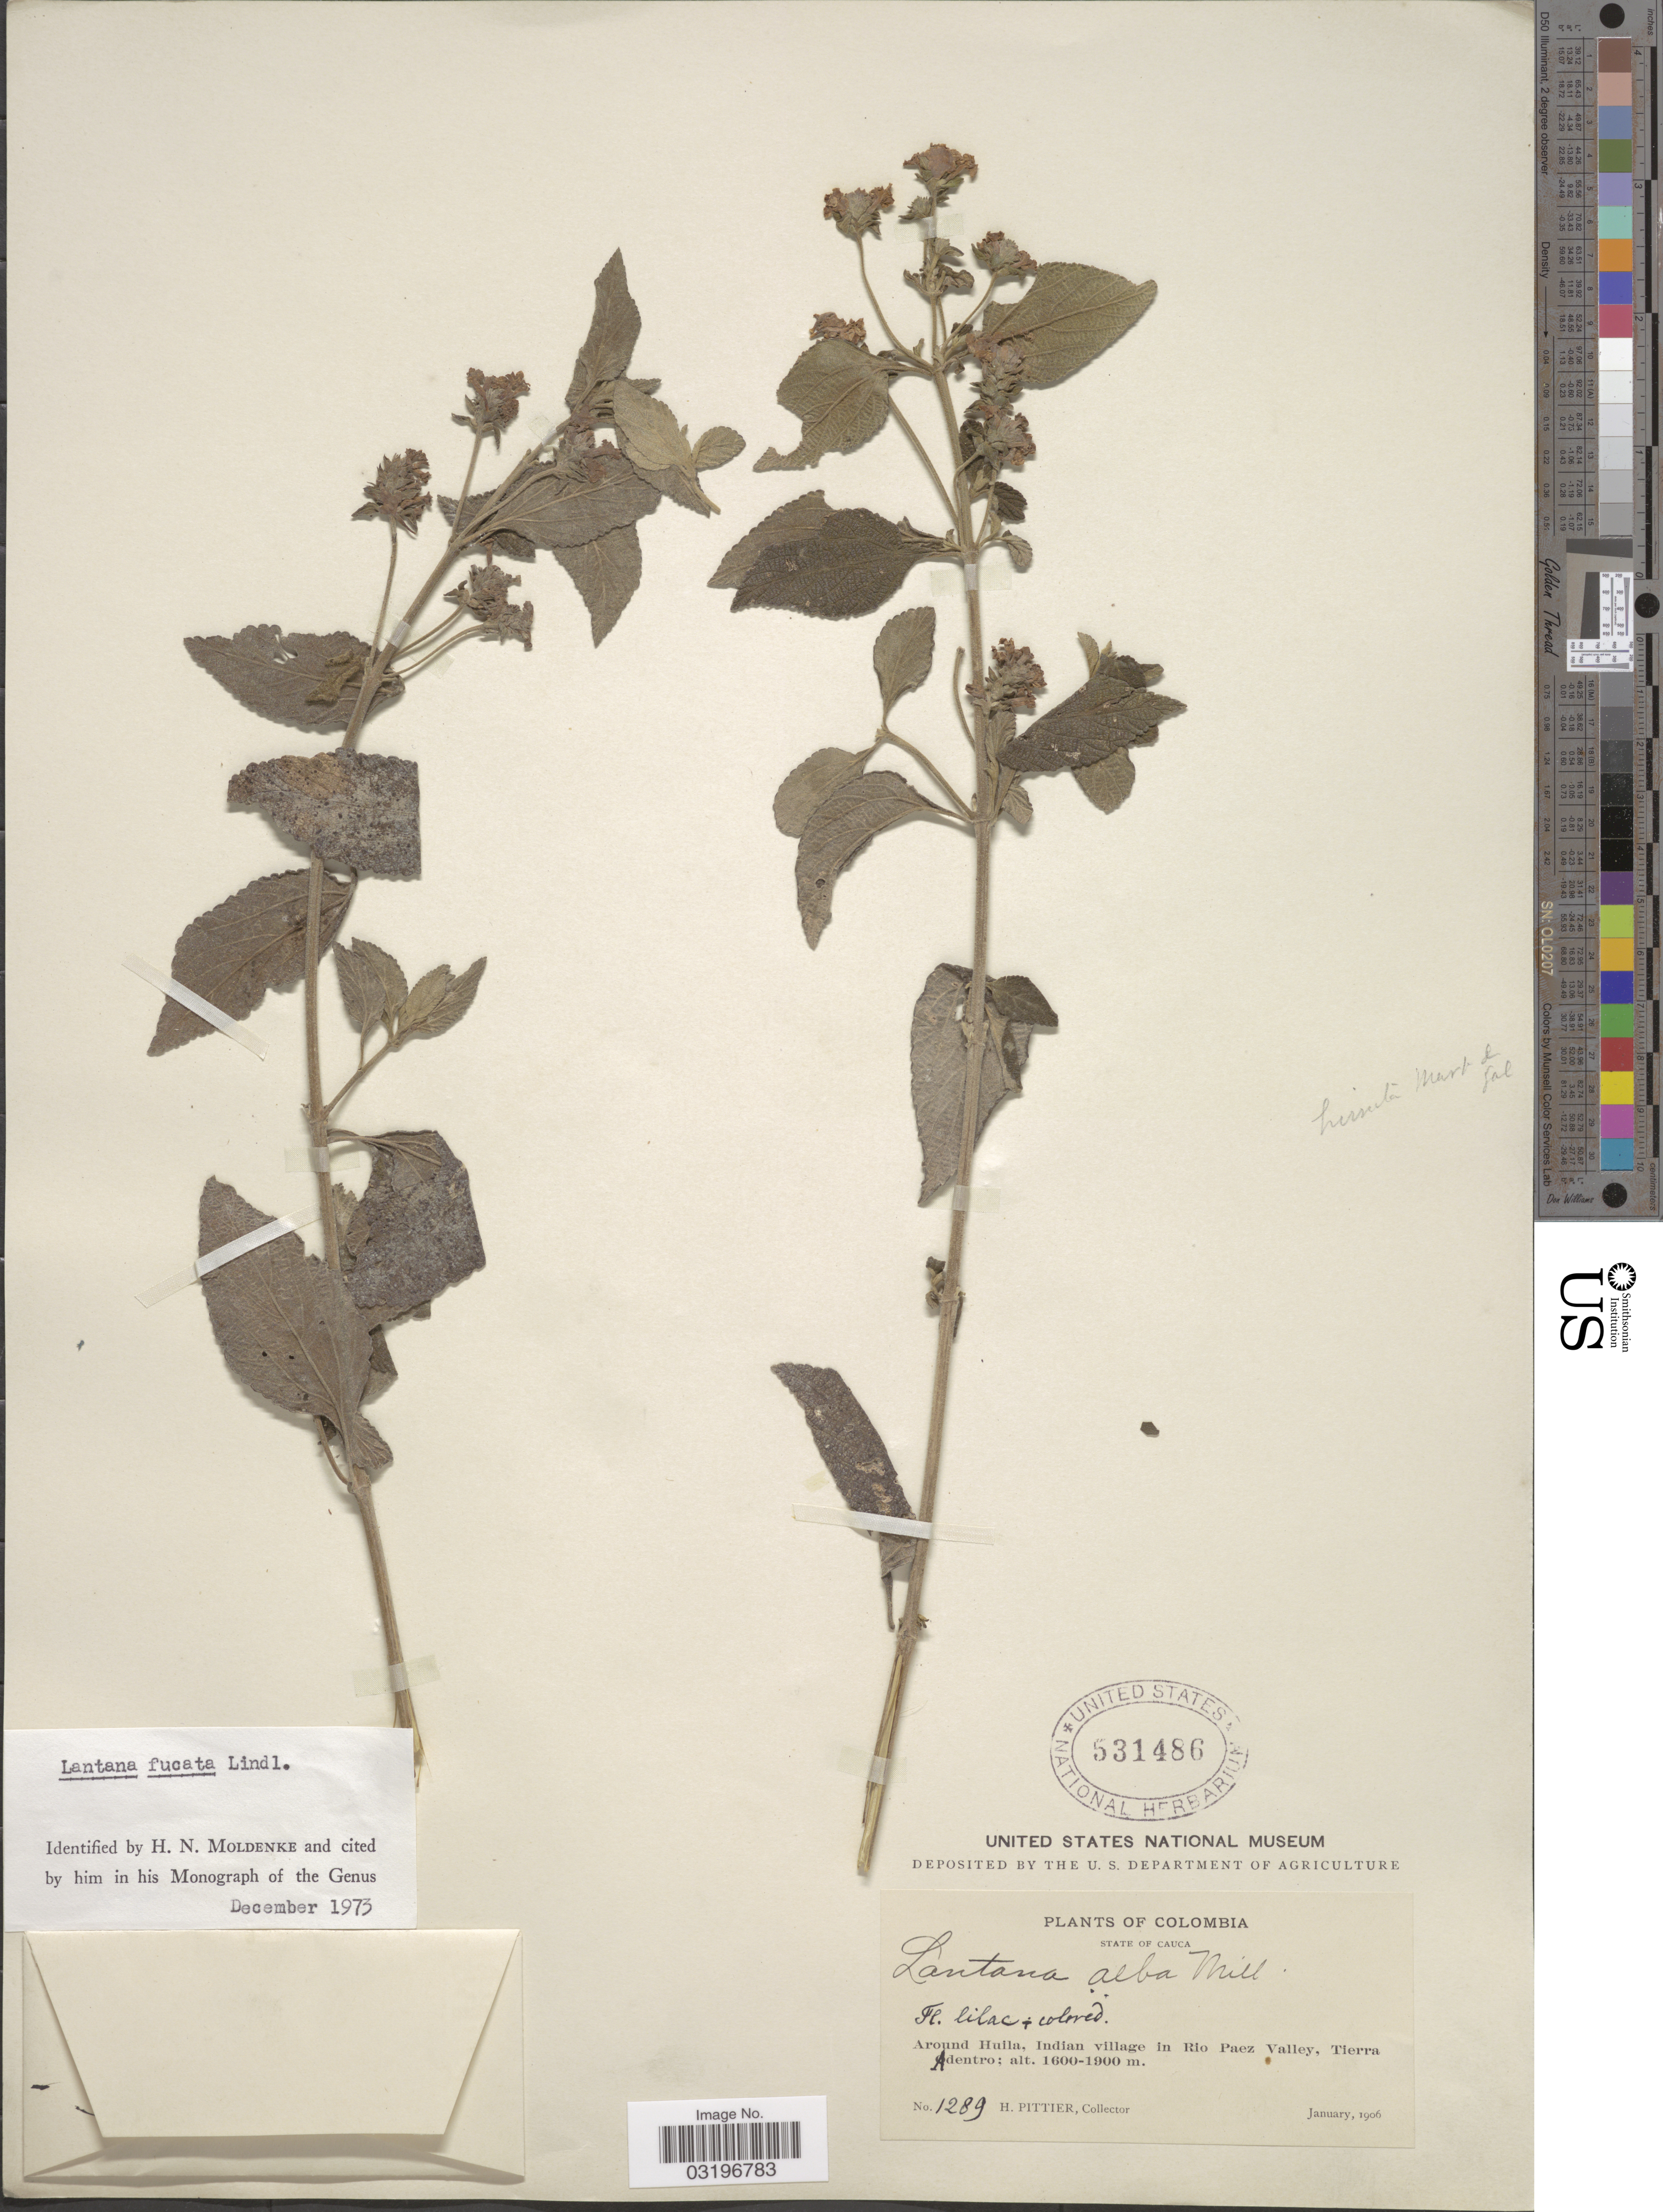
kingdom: Plantae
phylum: Tracheophyta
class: Magnoliopsida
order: Lamiales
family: Verbenaceae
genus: Lantana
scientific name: Lantana fucata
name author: Lindl.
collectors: H. F. Pittier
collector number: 1289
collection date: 1906-01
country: Colombia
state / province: Cauca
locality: Around Huila, Indian village in Rio Paez Valley, Tierra Adentro.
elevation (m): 1600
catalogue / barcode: US 531486